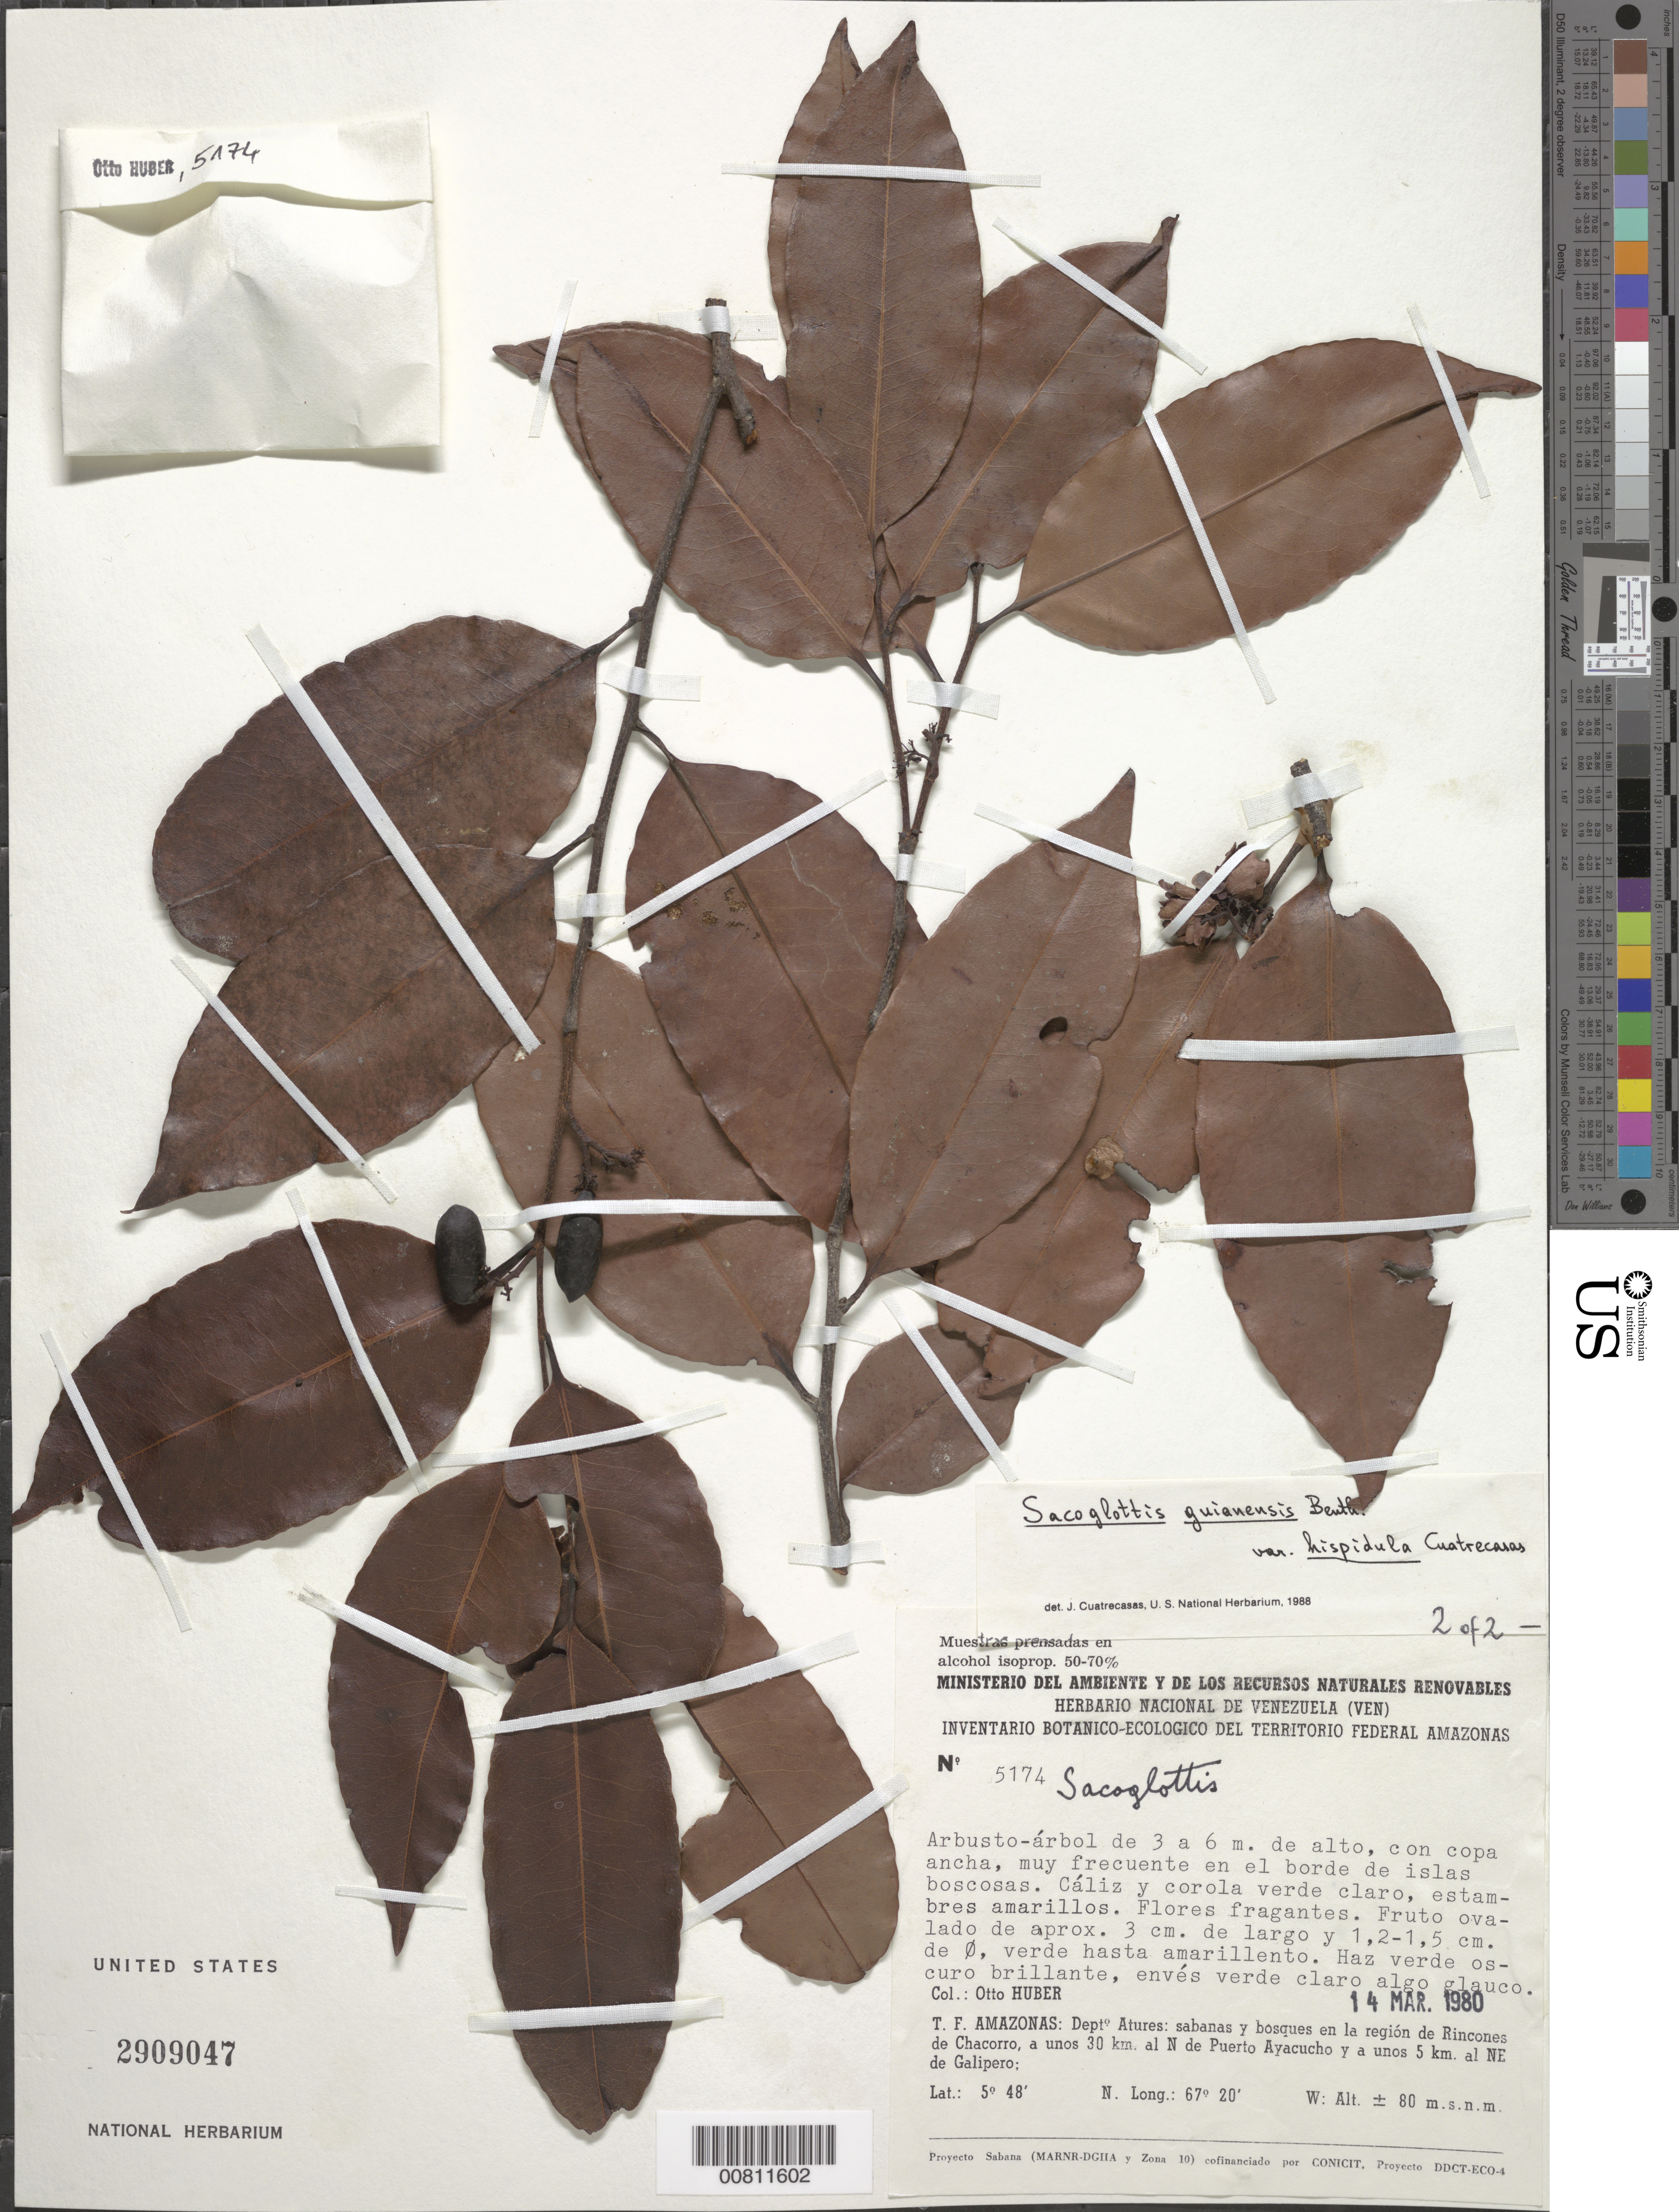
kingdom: Plantae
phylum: Tracheophyta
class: Magnoliopsida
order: Malpighiales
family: Humiriaceae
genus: Sacoglottis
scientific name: Sacoglottis mattogrossensis f. glabra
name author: Cuatrec.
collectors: O. Huber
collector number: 5174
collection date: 1980-03-14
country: Venezuela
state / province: Amazonas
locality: T. F. Amazonas: Dept° Atures: sabanas y bosques en la región de Rincones de Chacorro, a unos 30 km. al N de Puerto Ayacucho y a unos 5 km. al NE de Galipero.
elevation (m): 80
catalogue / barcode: US 2909047